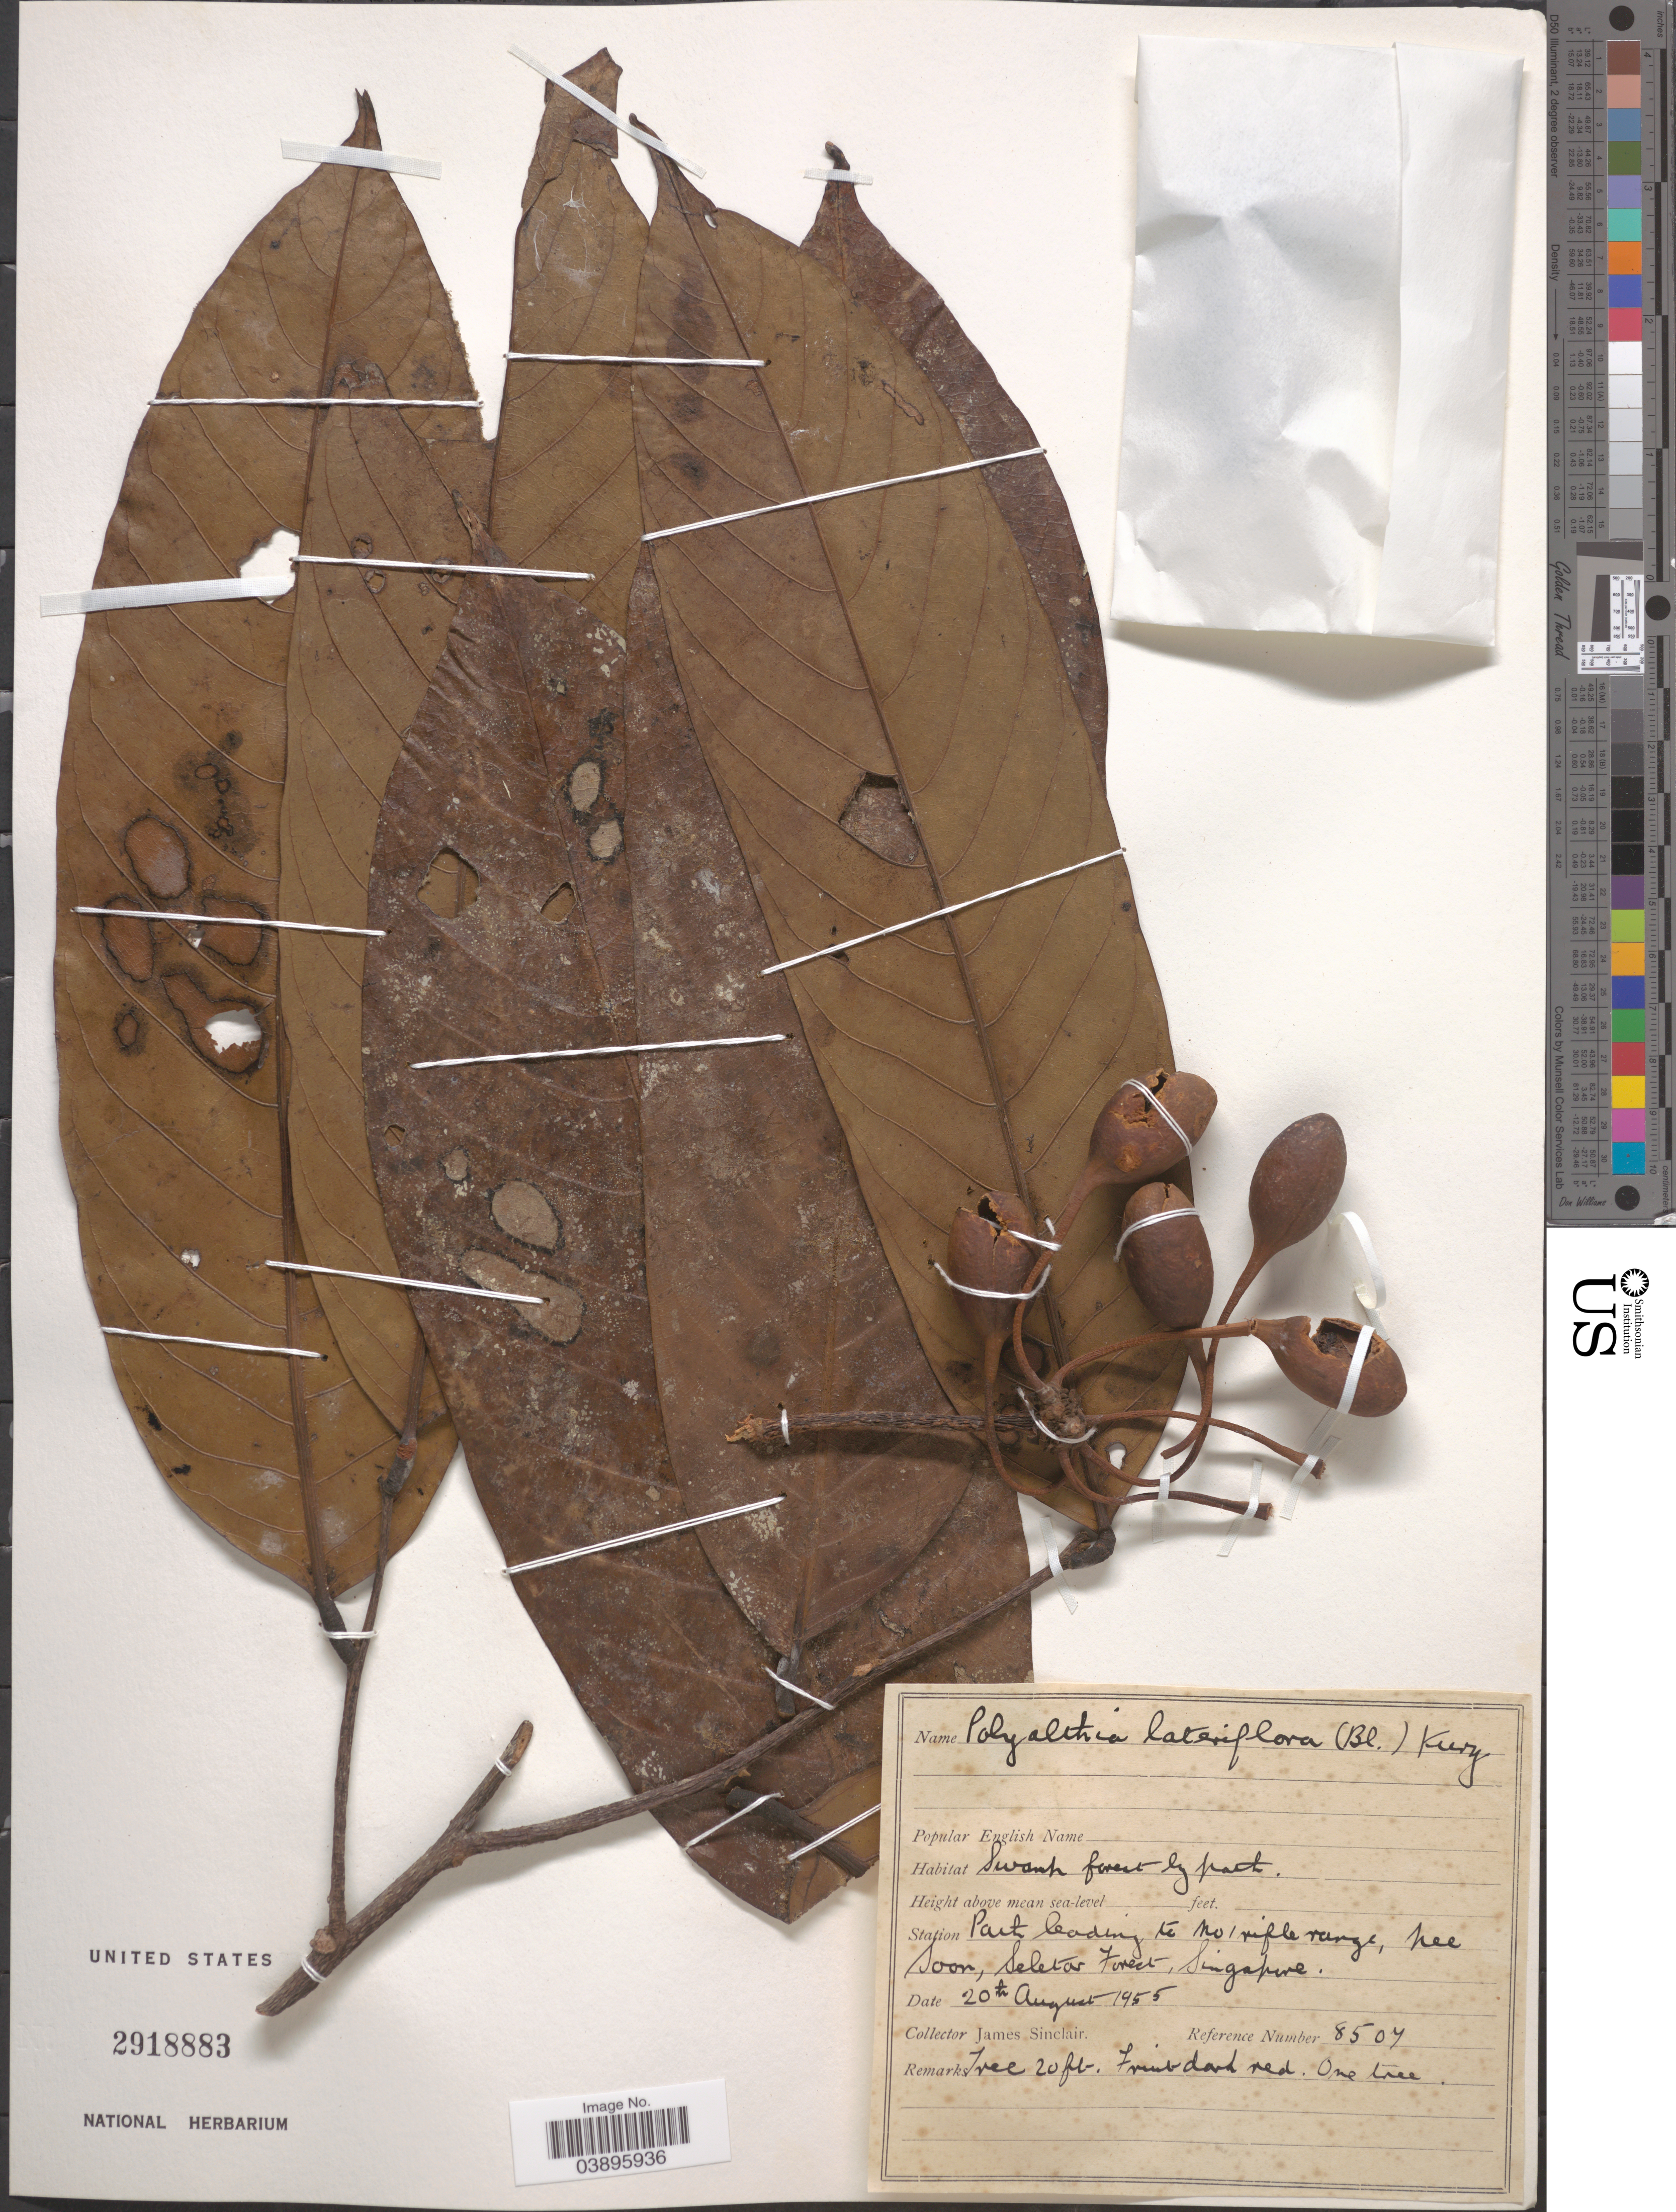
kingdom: Plantae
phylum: Tracheophyta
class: Magnoliopsida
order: Magnoliales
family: Annonaceae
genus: Polyalthia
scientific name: Polyalthia lateriflora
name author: Kurz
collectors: J. Sinclair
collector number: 8507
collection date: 1955-08-20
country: Singapore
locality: Station. Path leading to No1 rifle range, Nee Soon, Seletar Forest.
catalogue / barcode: US 2918883